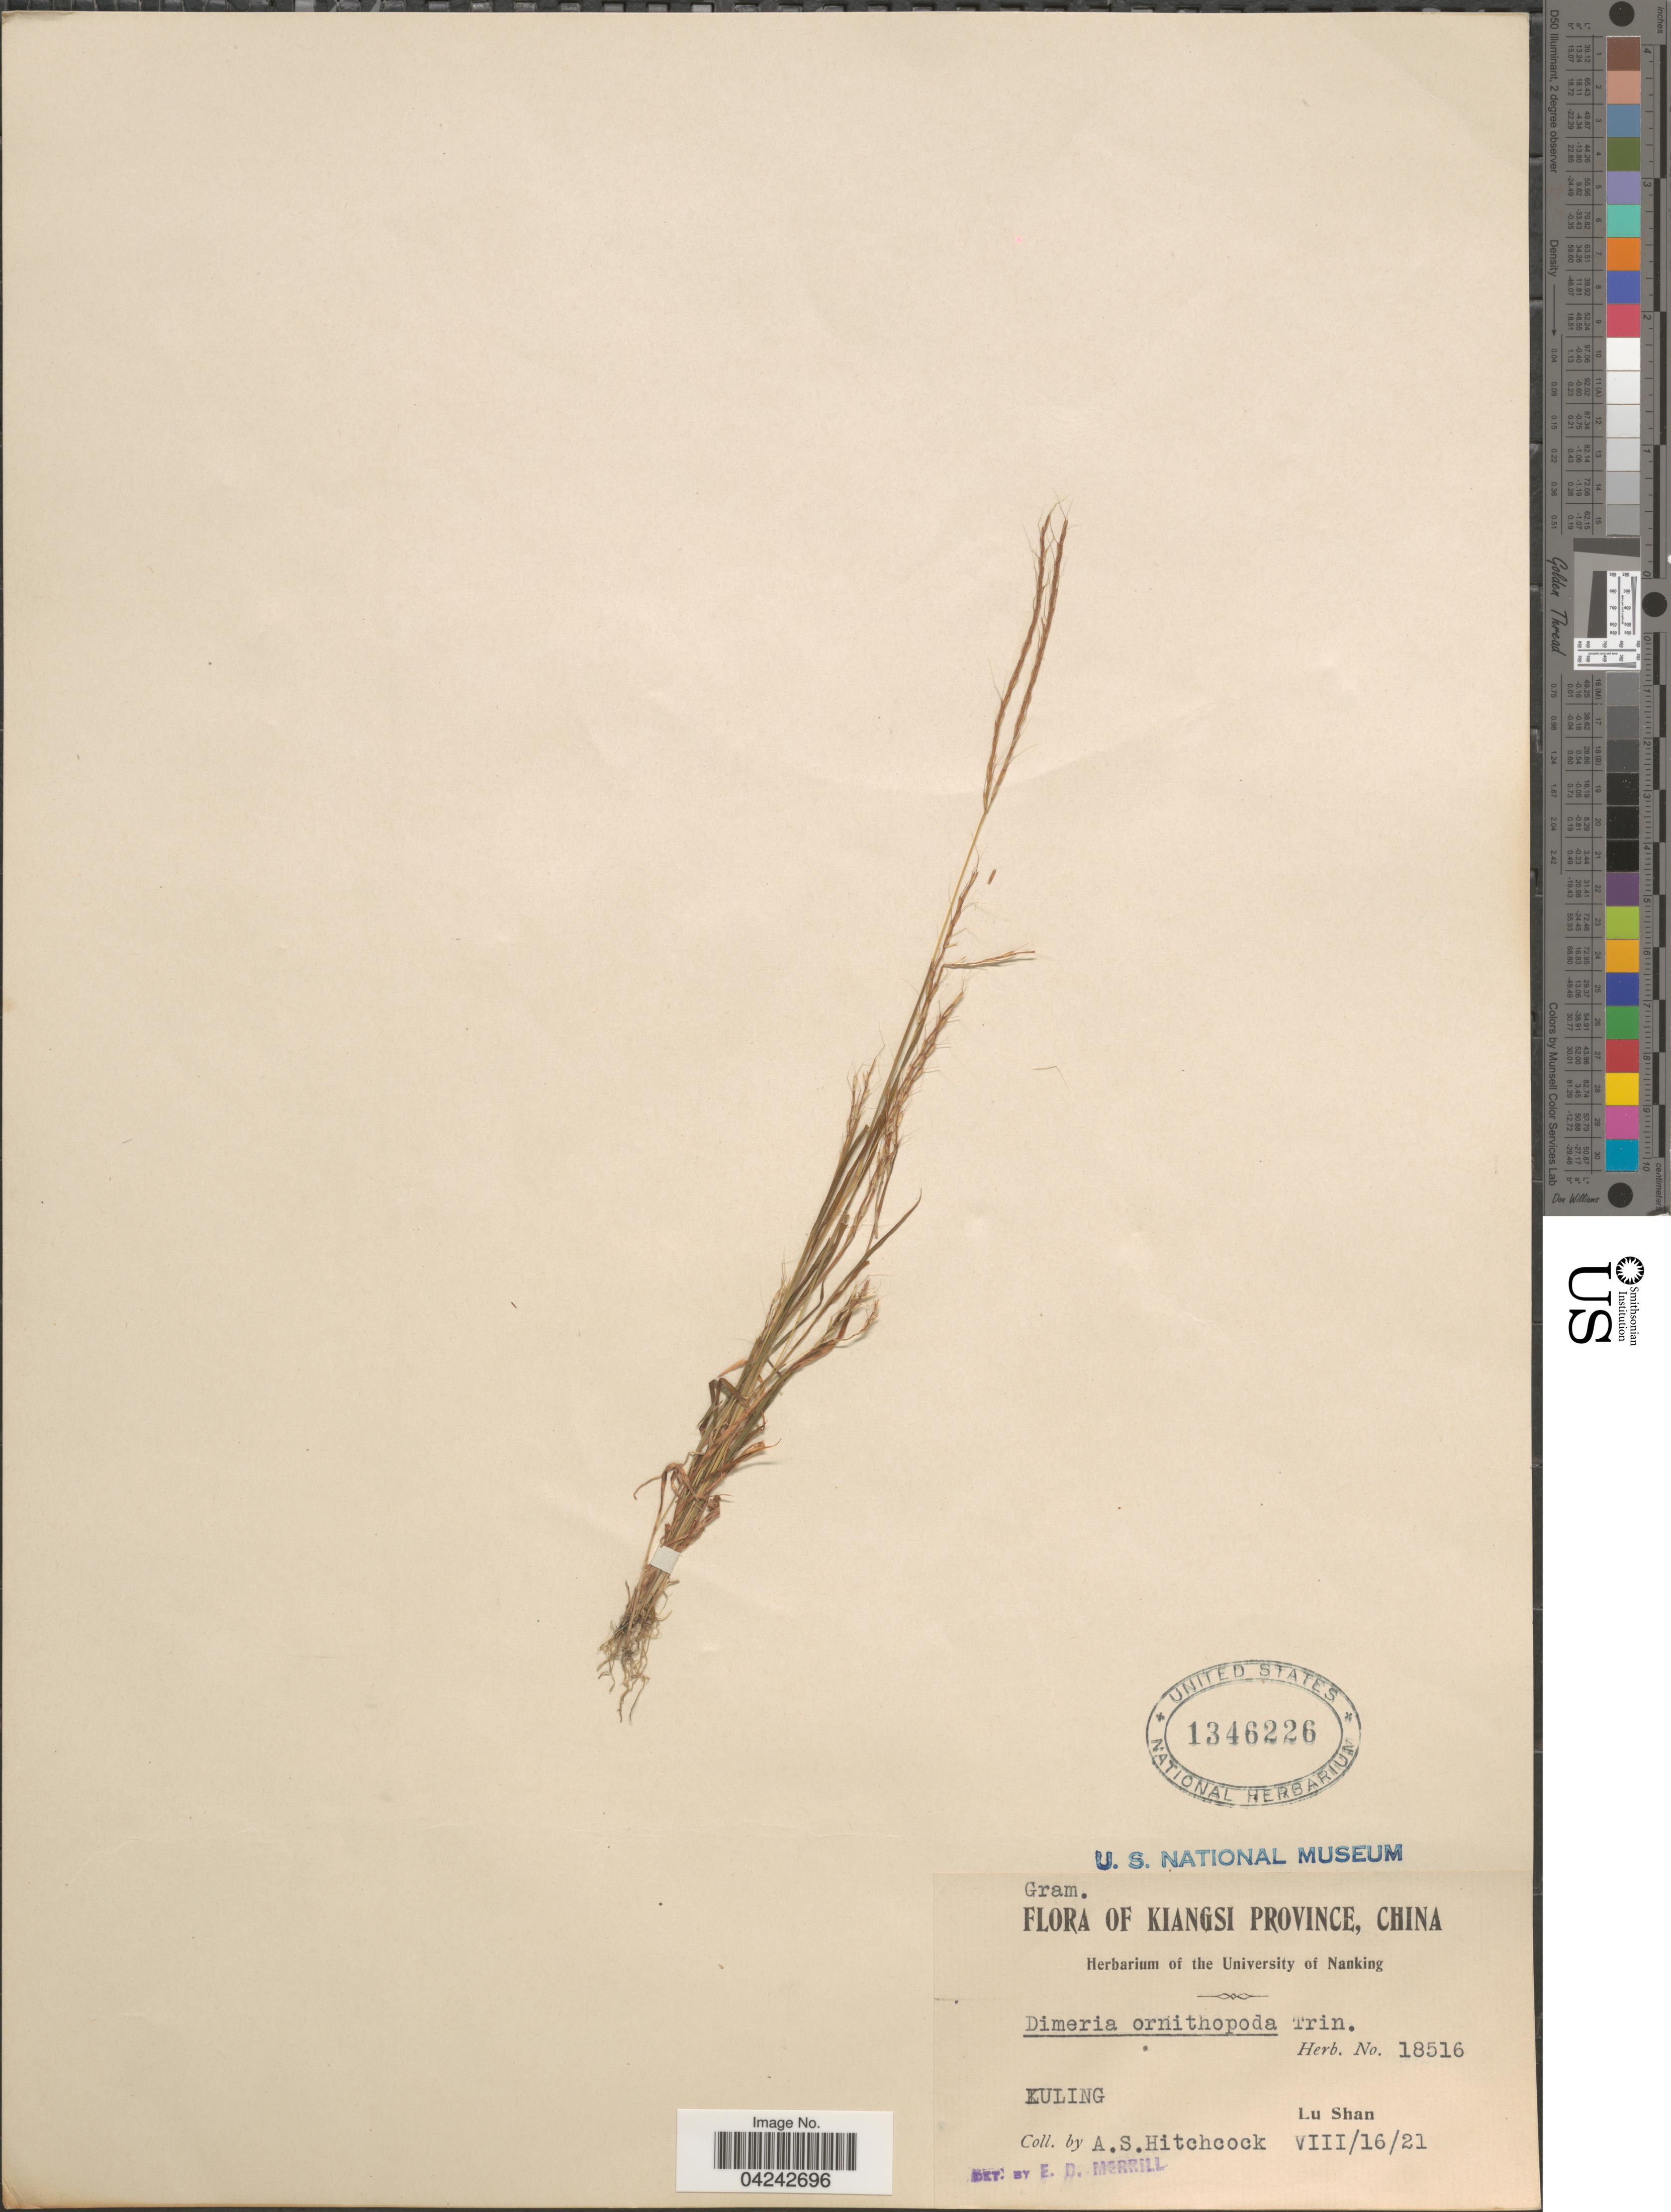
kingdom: Plantae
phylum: Tracheophyta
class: Liliopsida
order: Poales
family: Poaceae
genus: Dimeria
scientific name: Dimeria ornithopoda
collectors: A. S. Hitchcock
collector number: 18516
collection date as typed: Transcribed d/m/y: 16/8/21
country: China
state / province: Jiangxi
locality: Kiangsi Province. Kuling. Lu Shan.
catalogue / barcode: US 1346226